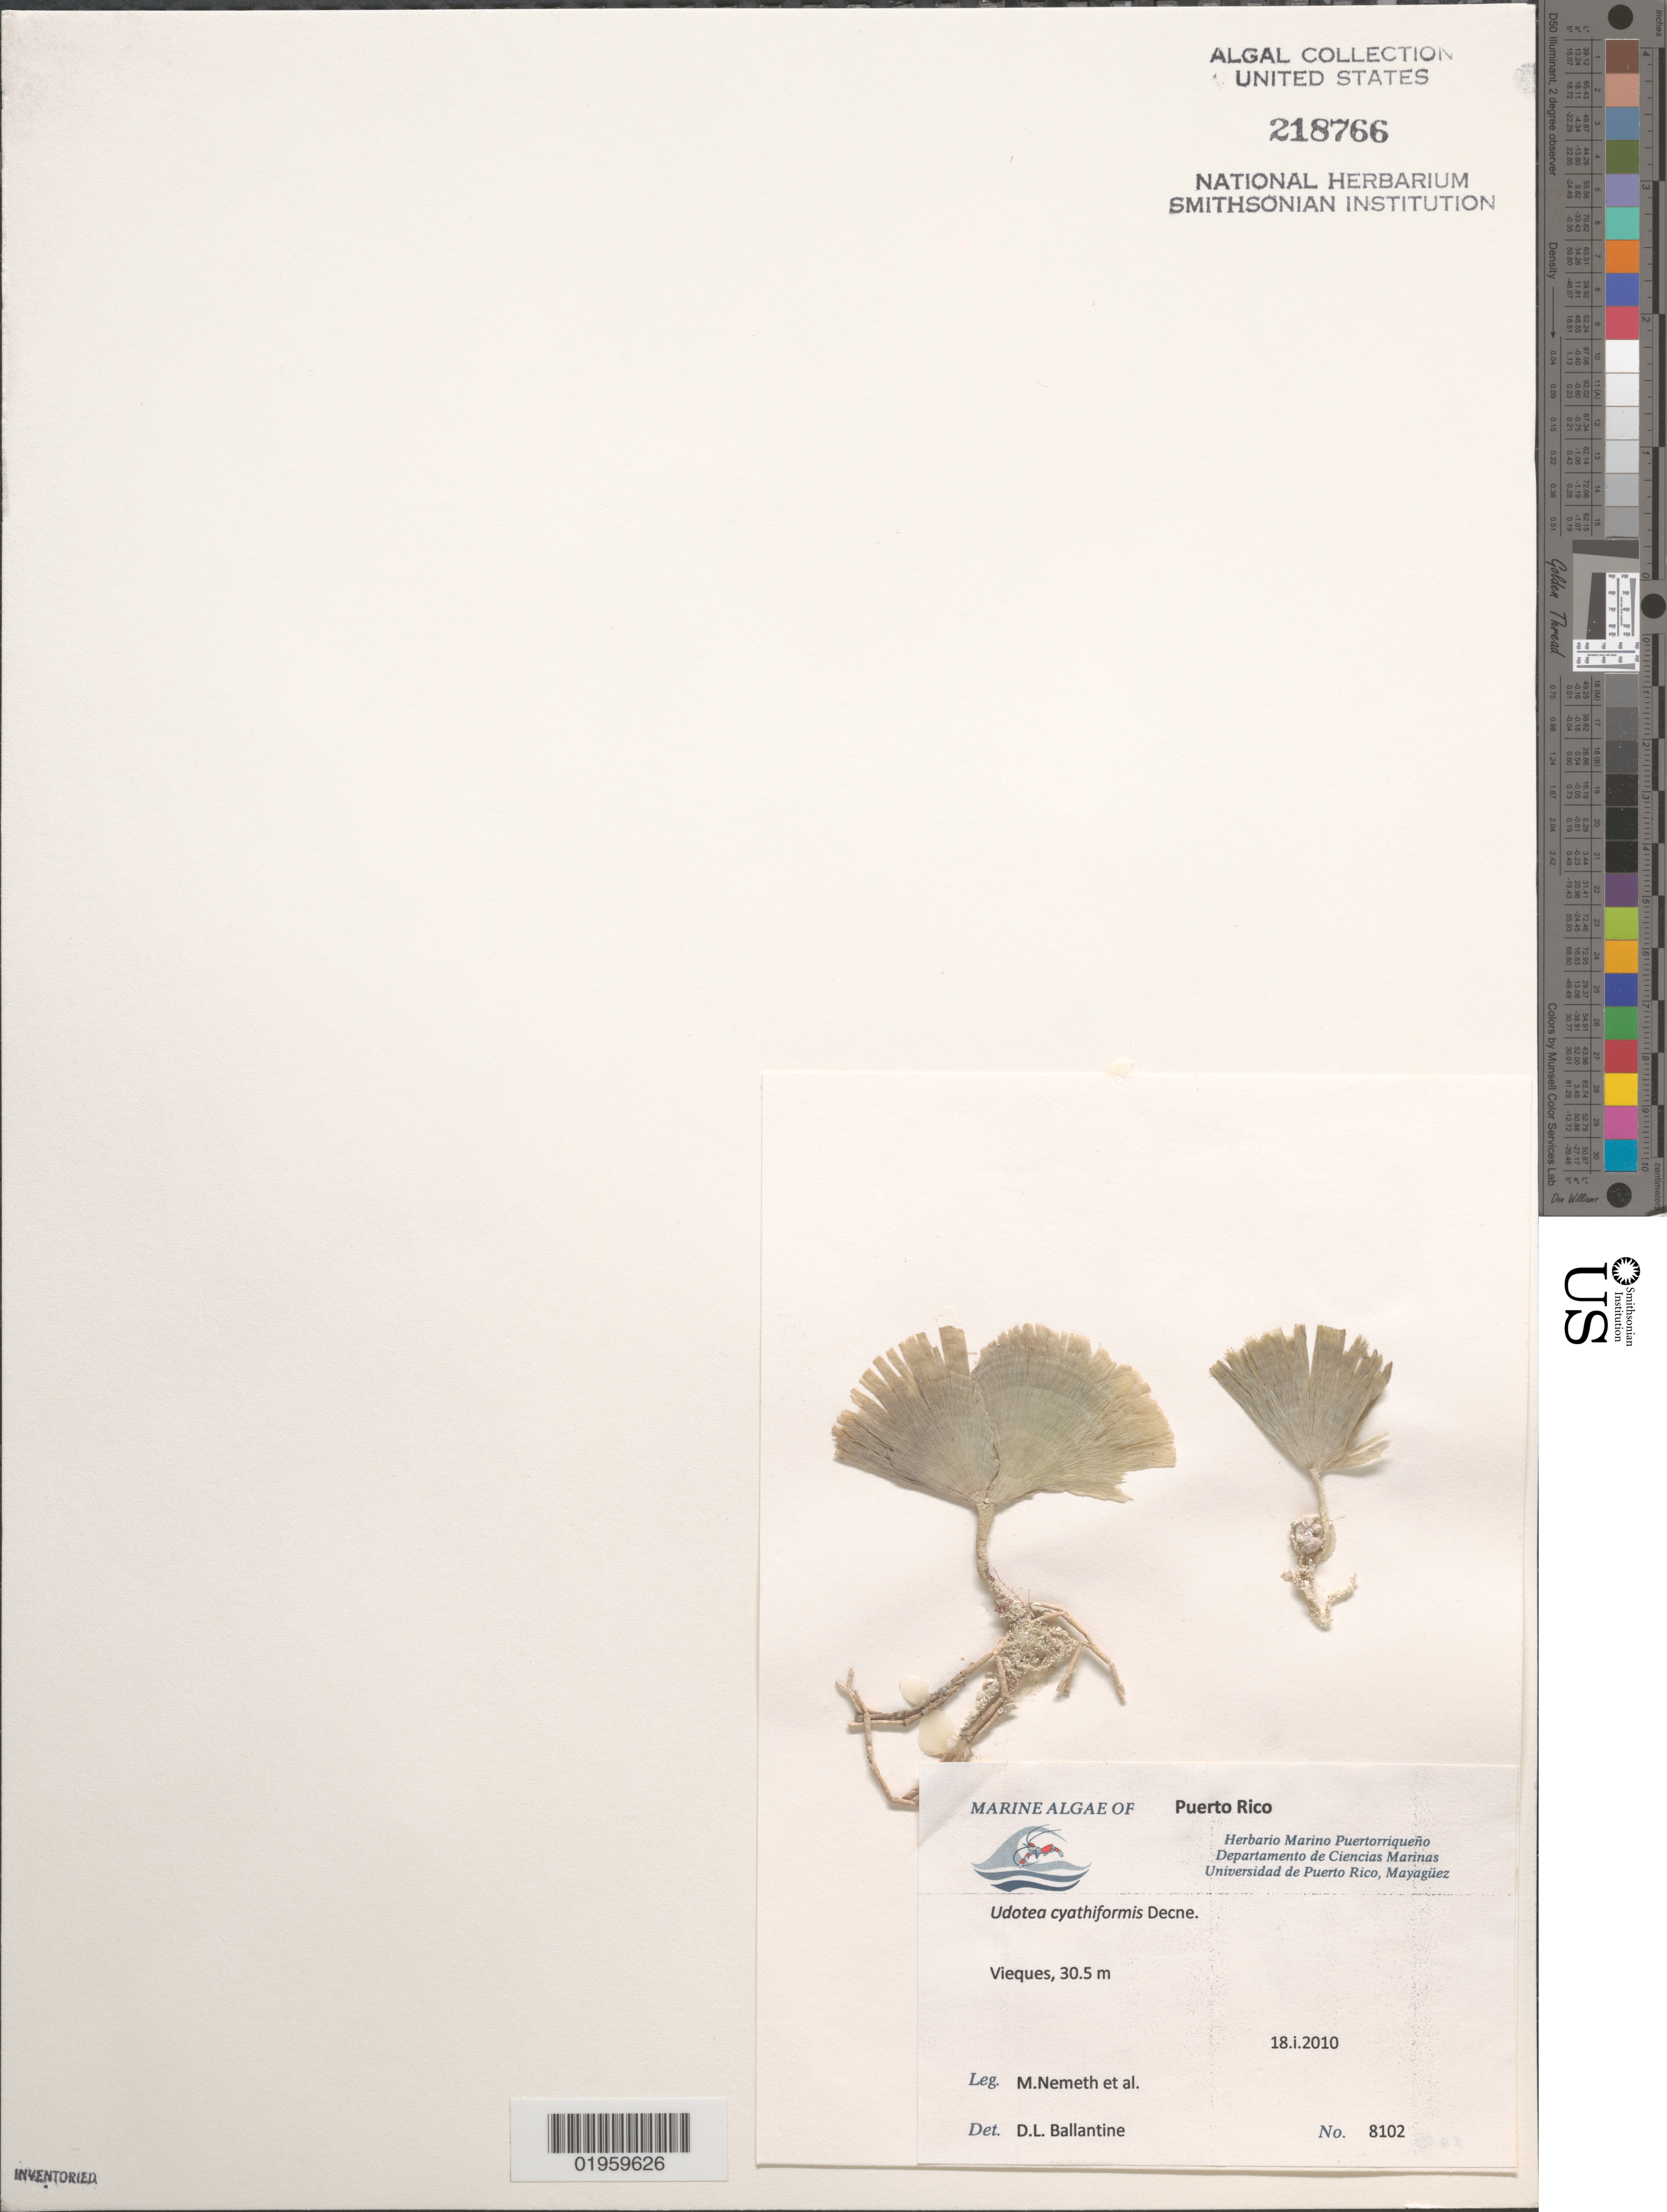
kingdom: Plantae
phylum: Chlorophyta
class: Ulvophyceae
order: Bryopsidales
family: Udoteaceae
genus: Udotea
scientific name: Udotea cyathiformis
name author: Decne.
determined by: Ballantine, D. L.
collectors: M. Nemeth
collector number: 8102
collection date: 2010-01-18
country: Puerto Rico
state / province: Vieques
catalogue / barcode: US 218766